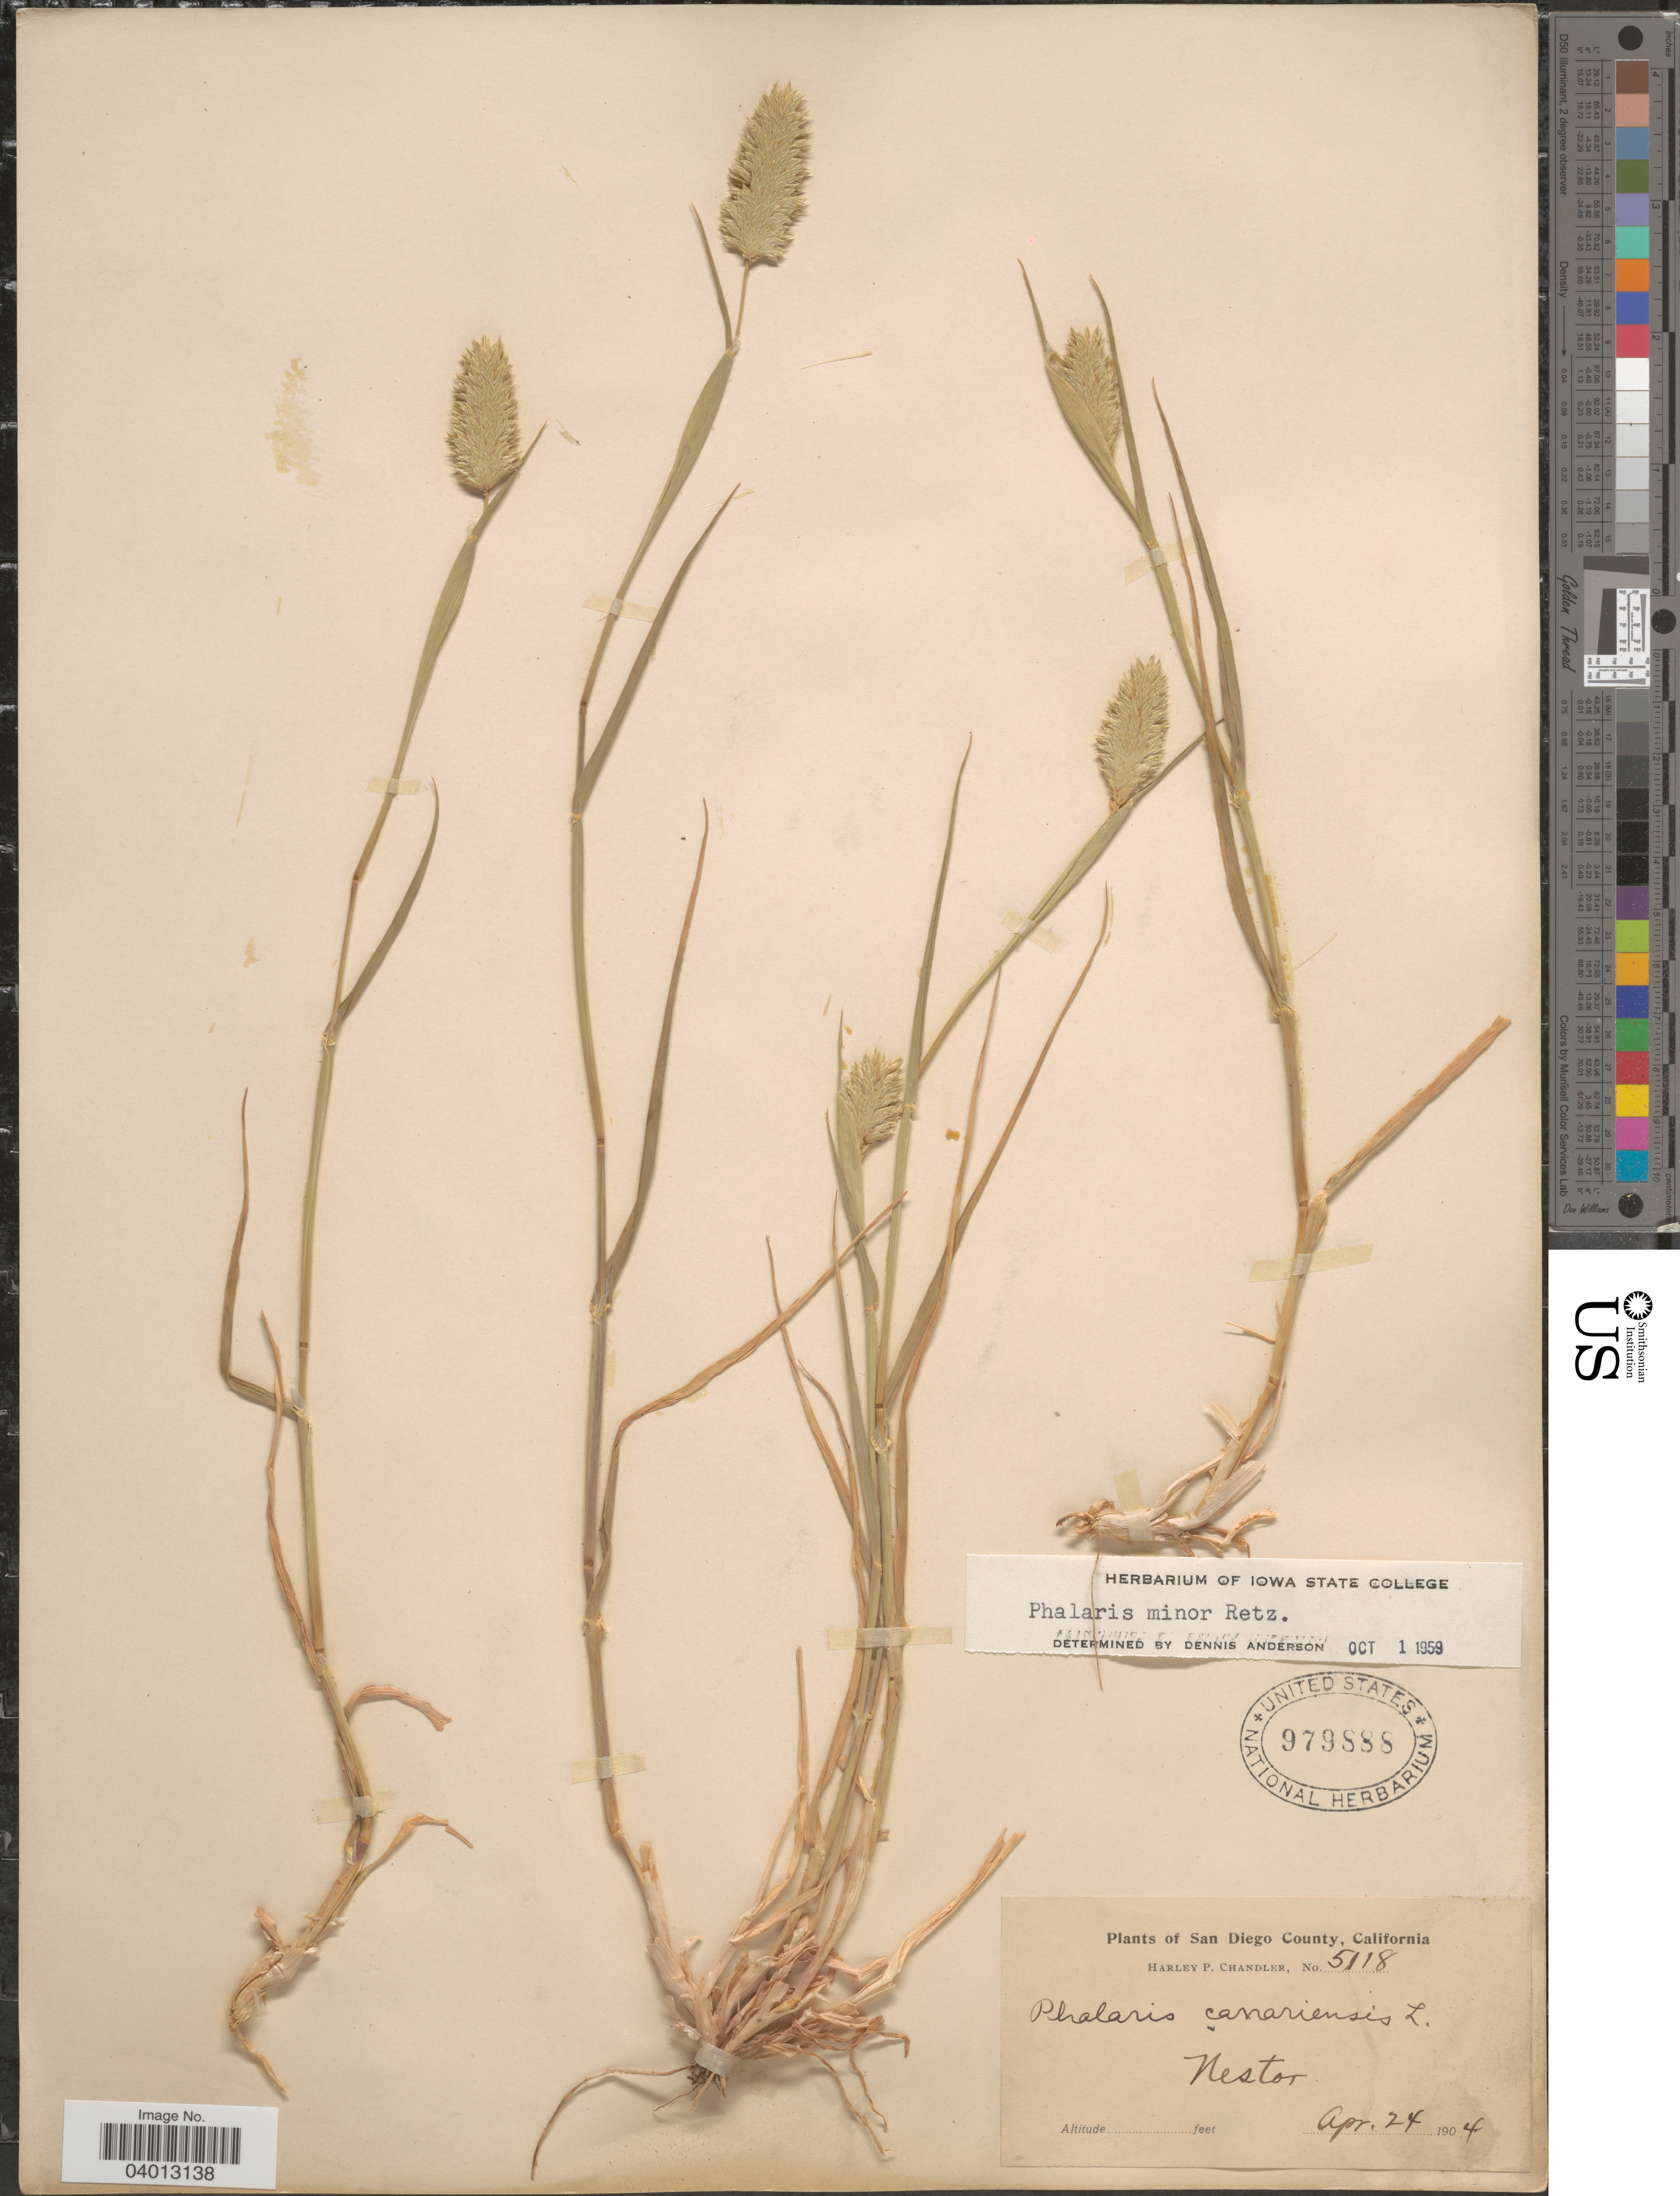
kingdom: Plantae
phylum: Tracheophyta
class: Liliopsida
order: Poales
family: Poaceae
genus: Phalaris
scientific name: Phalaris minor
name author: Retz.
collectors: H. Chandler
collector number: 5118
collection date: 1904-04-24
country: United States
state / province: California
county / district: San Diego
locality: San Diego County. Nestor.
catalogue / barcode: US 979888